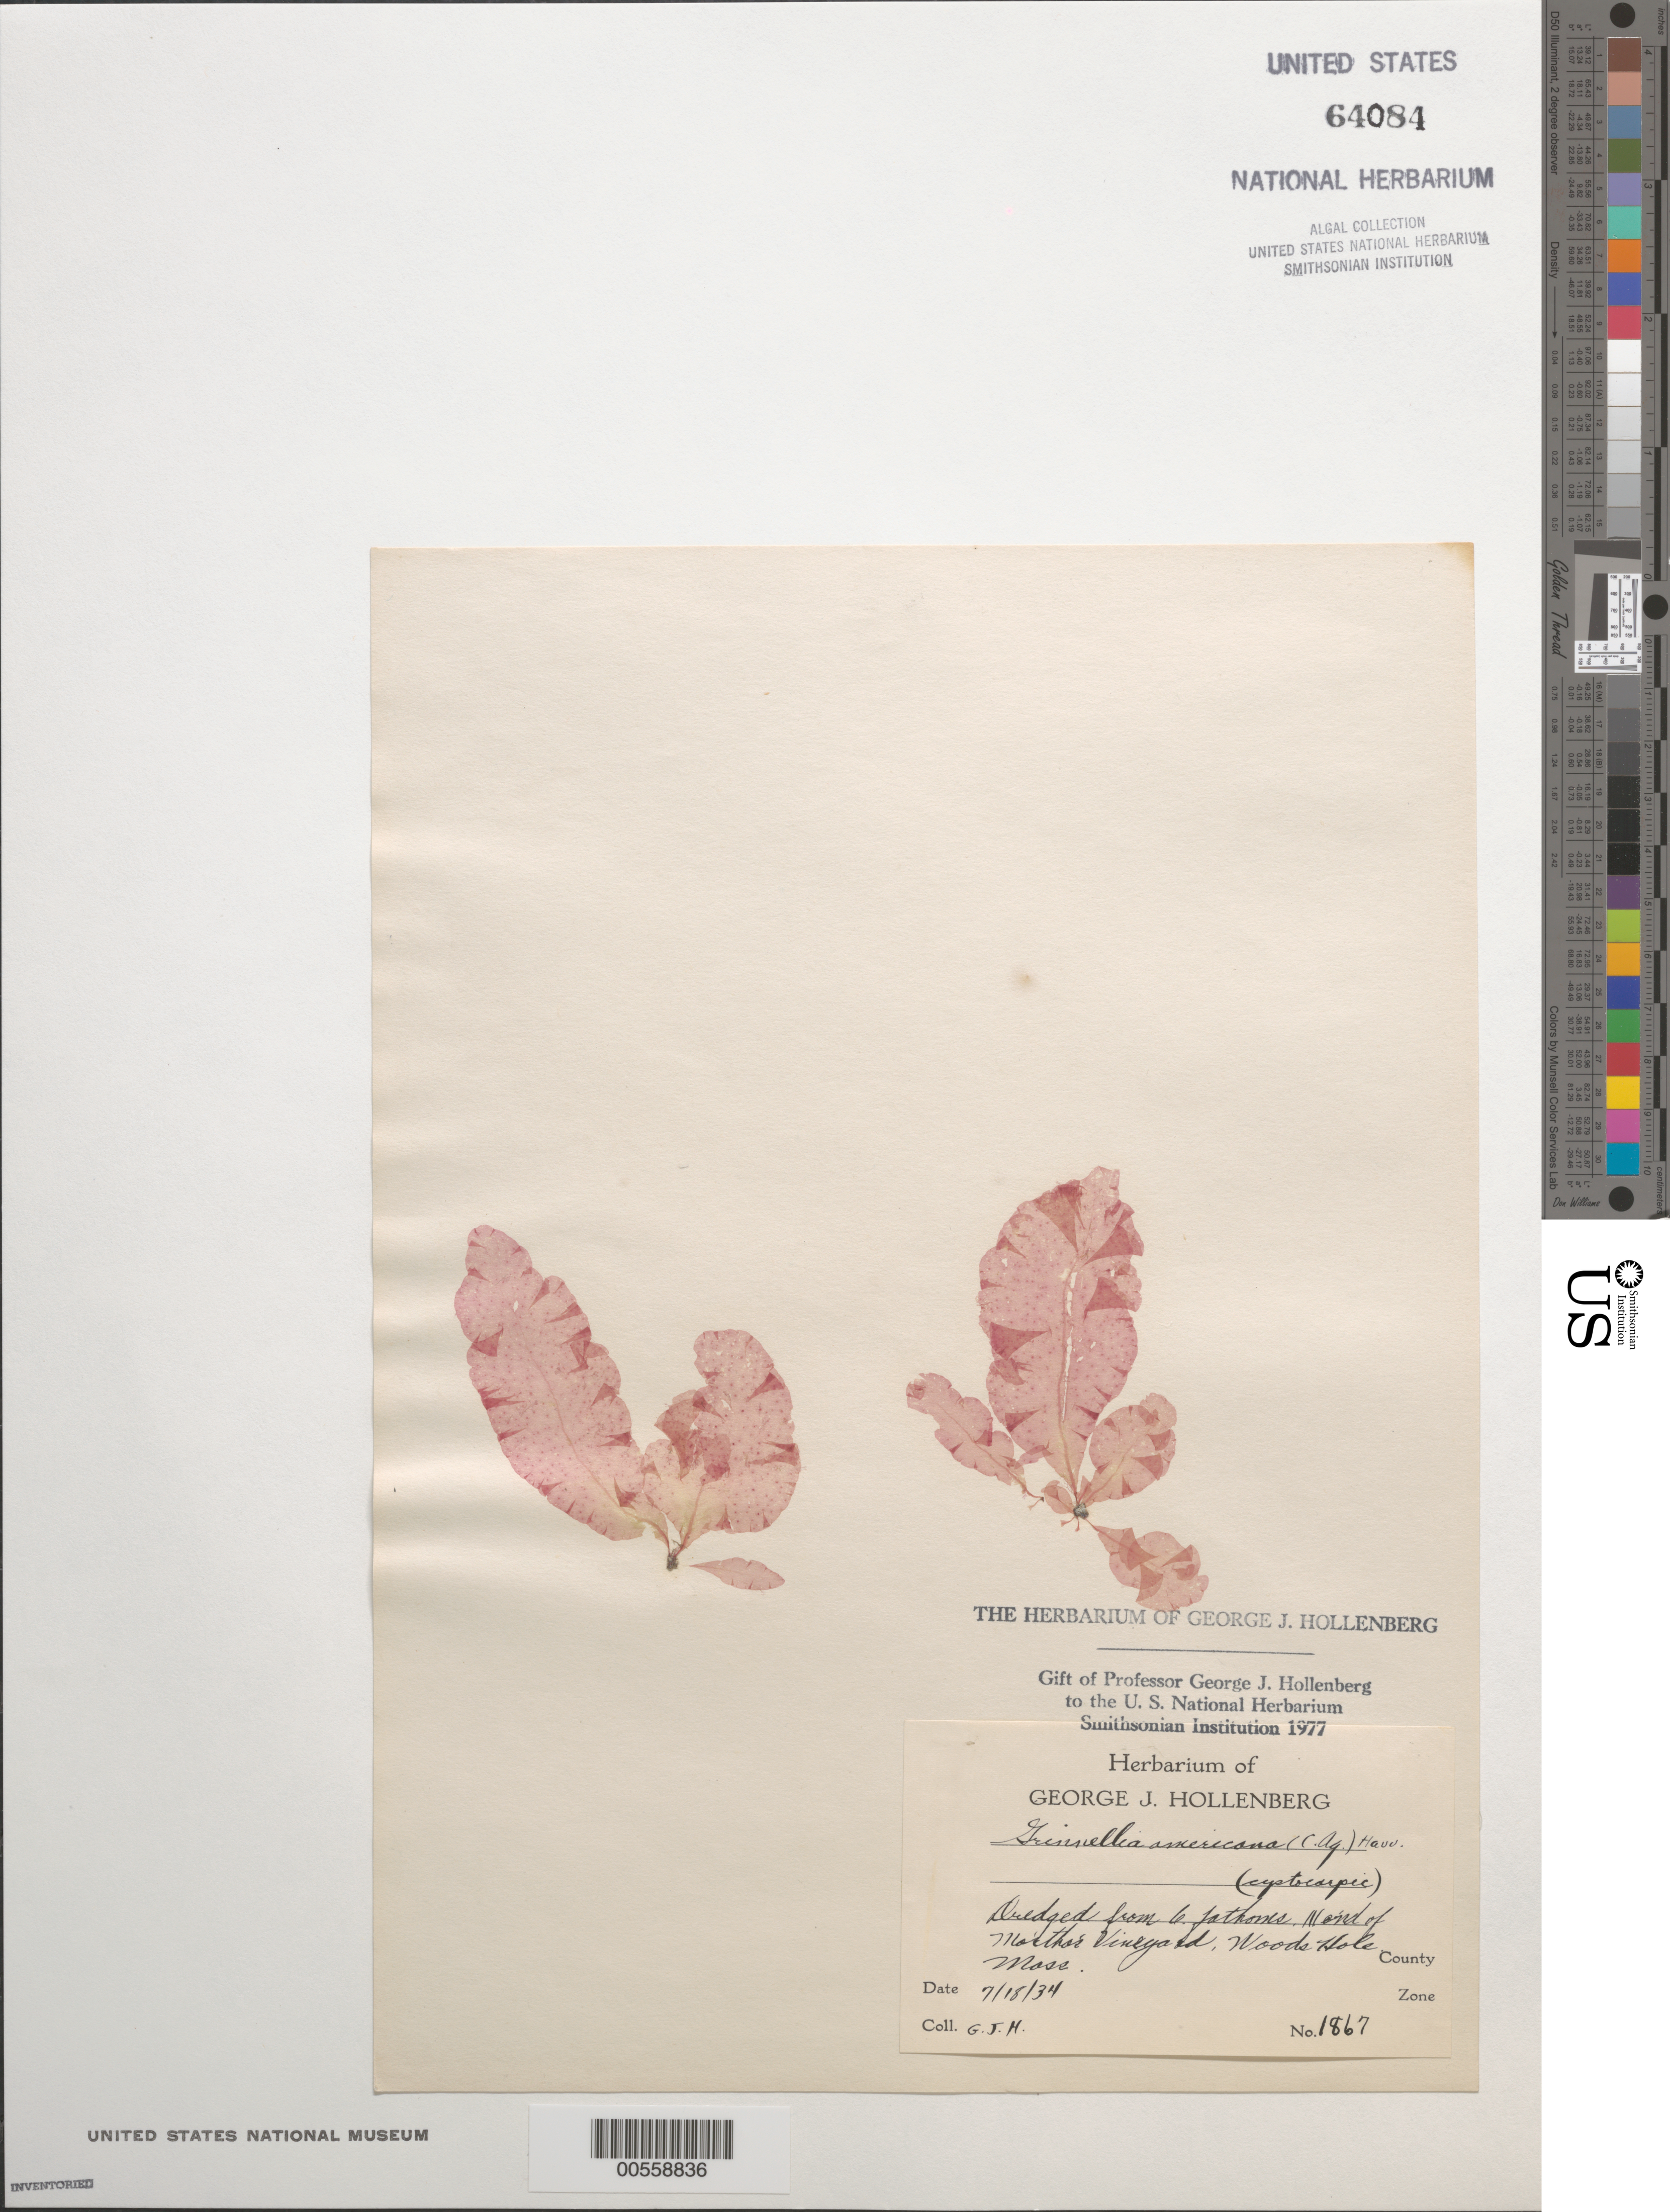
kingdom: Plantae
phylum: Rhodophyta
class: Florideophyceae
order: Ceramiales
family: Delesseriaceae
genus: Grinnellia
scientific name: Grinnellia americana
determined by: Hollenberg, George J.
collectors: G. Hollenberg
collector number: GJH 1867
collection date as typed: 18 Jul 1934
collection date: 1934-07-18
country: United States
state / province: Massachusetts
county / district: Dukes County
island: Martha's Vineyard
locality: North end of island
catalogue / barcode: US 64084